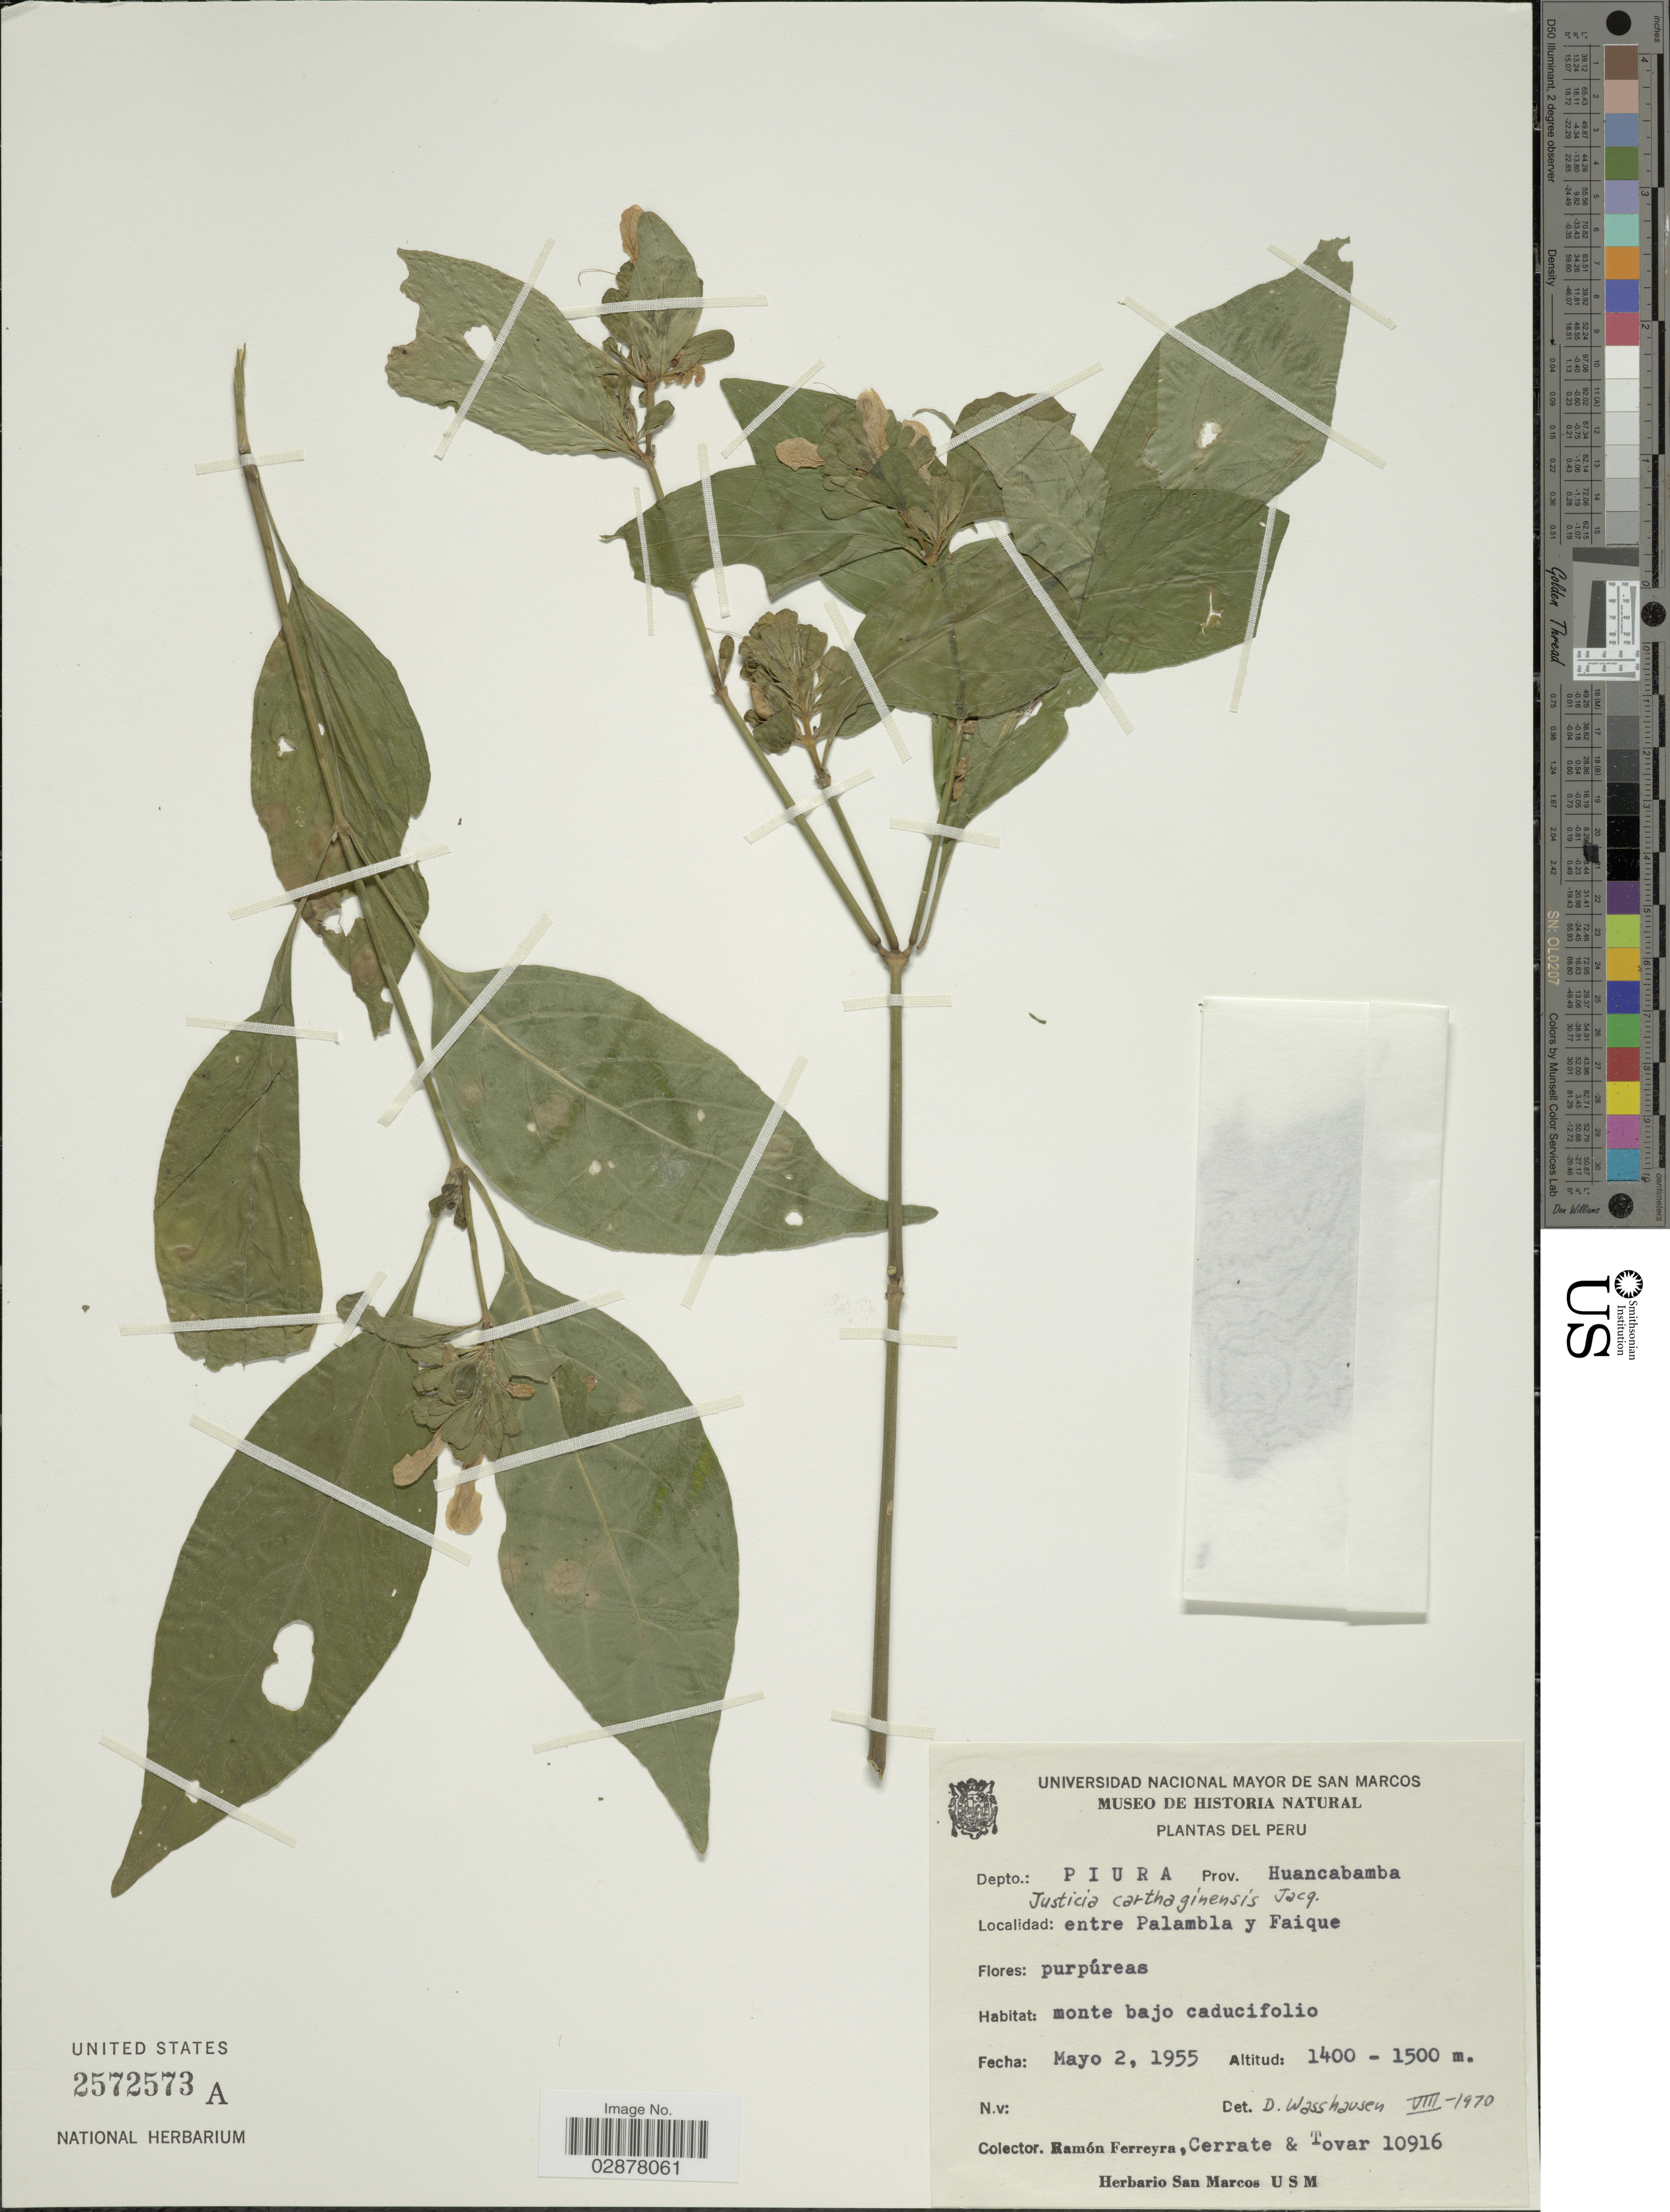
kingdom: Plantae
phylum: Tracheophyta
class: Magnoliopsida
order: Lamiales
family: Acanthaceae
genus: Justicia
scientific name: Justicia carthaginensis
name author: Jacq.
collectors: R. A. Ferreyra, -. Cerrate & -. Tovar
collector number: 10916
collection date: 1955-05-02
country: Peru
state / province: Piura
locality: Entre Palambla y Faique.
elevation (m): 1400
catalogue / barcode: US 2572573A